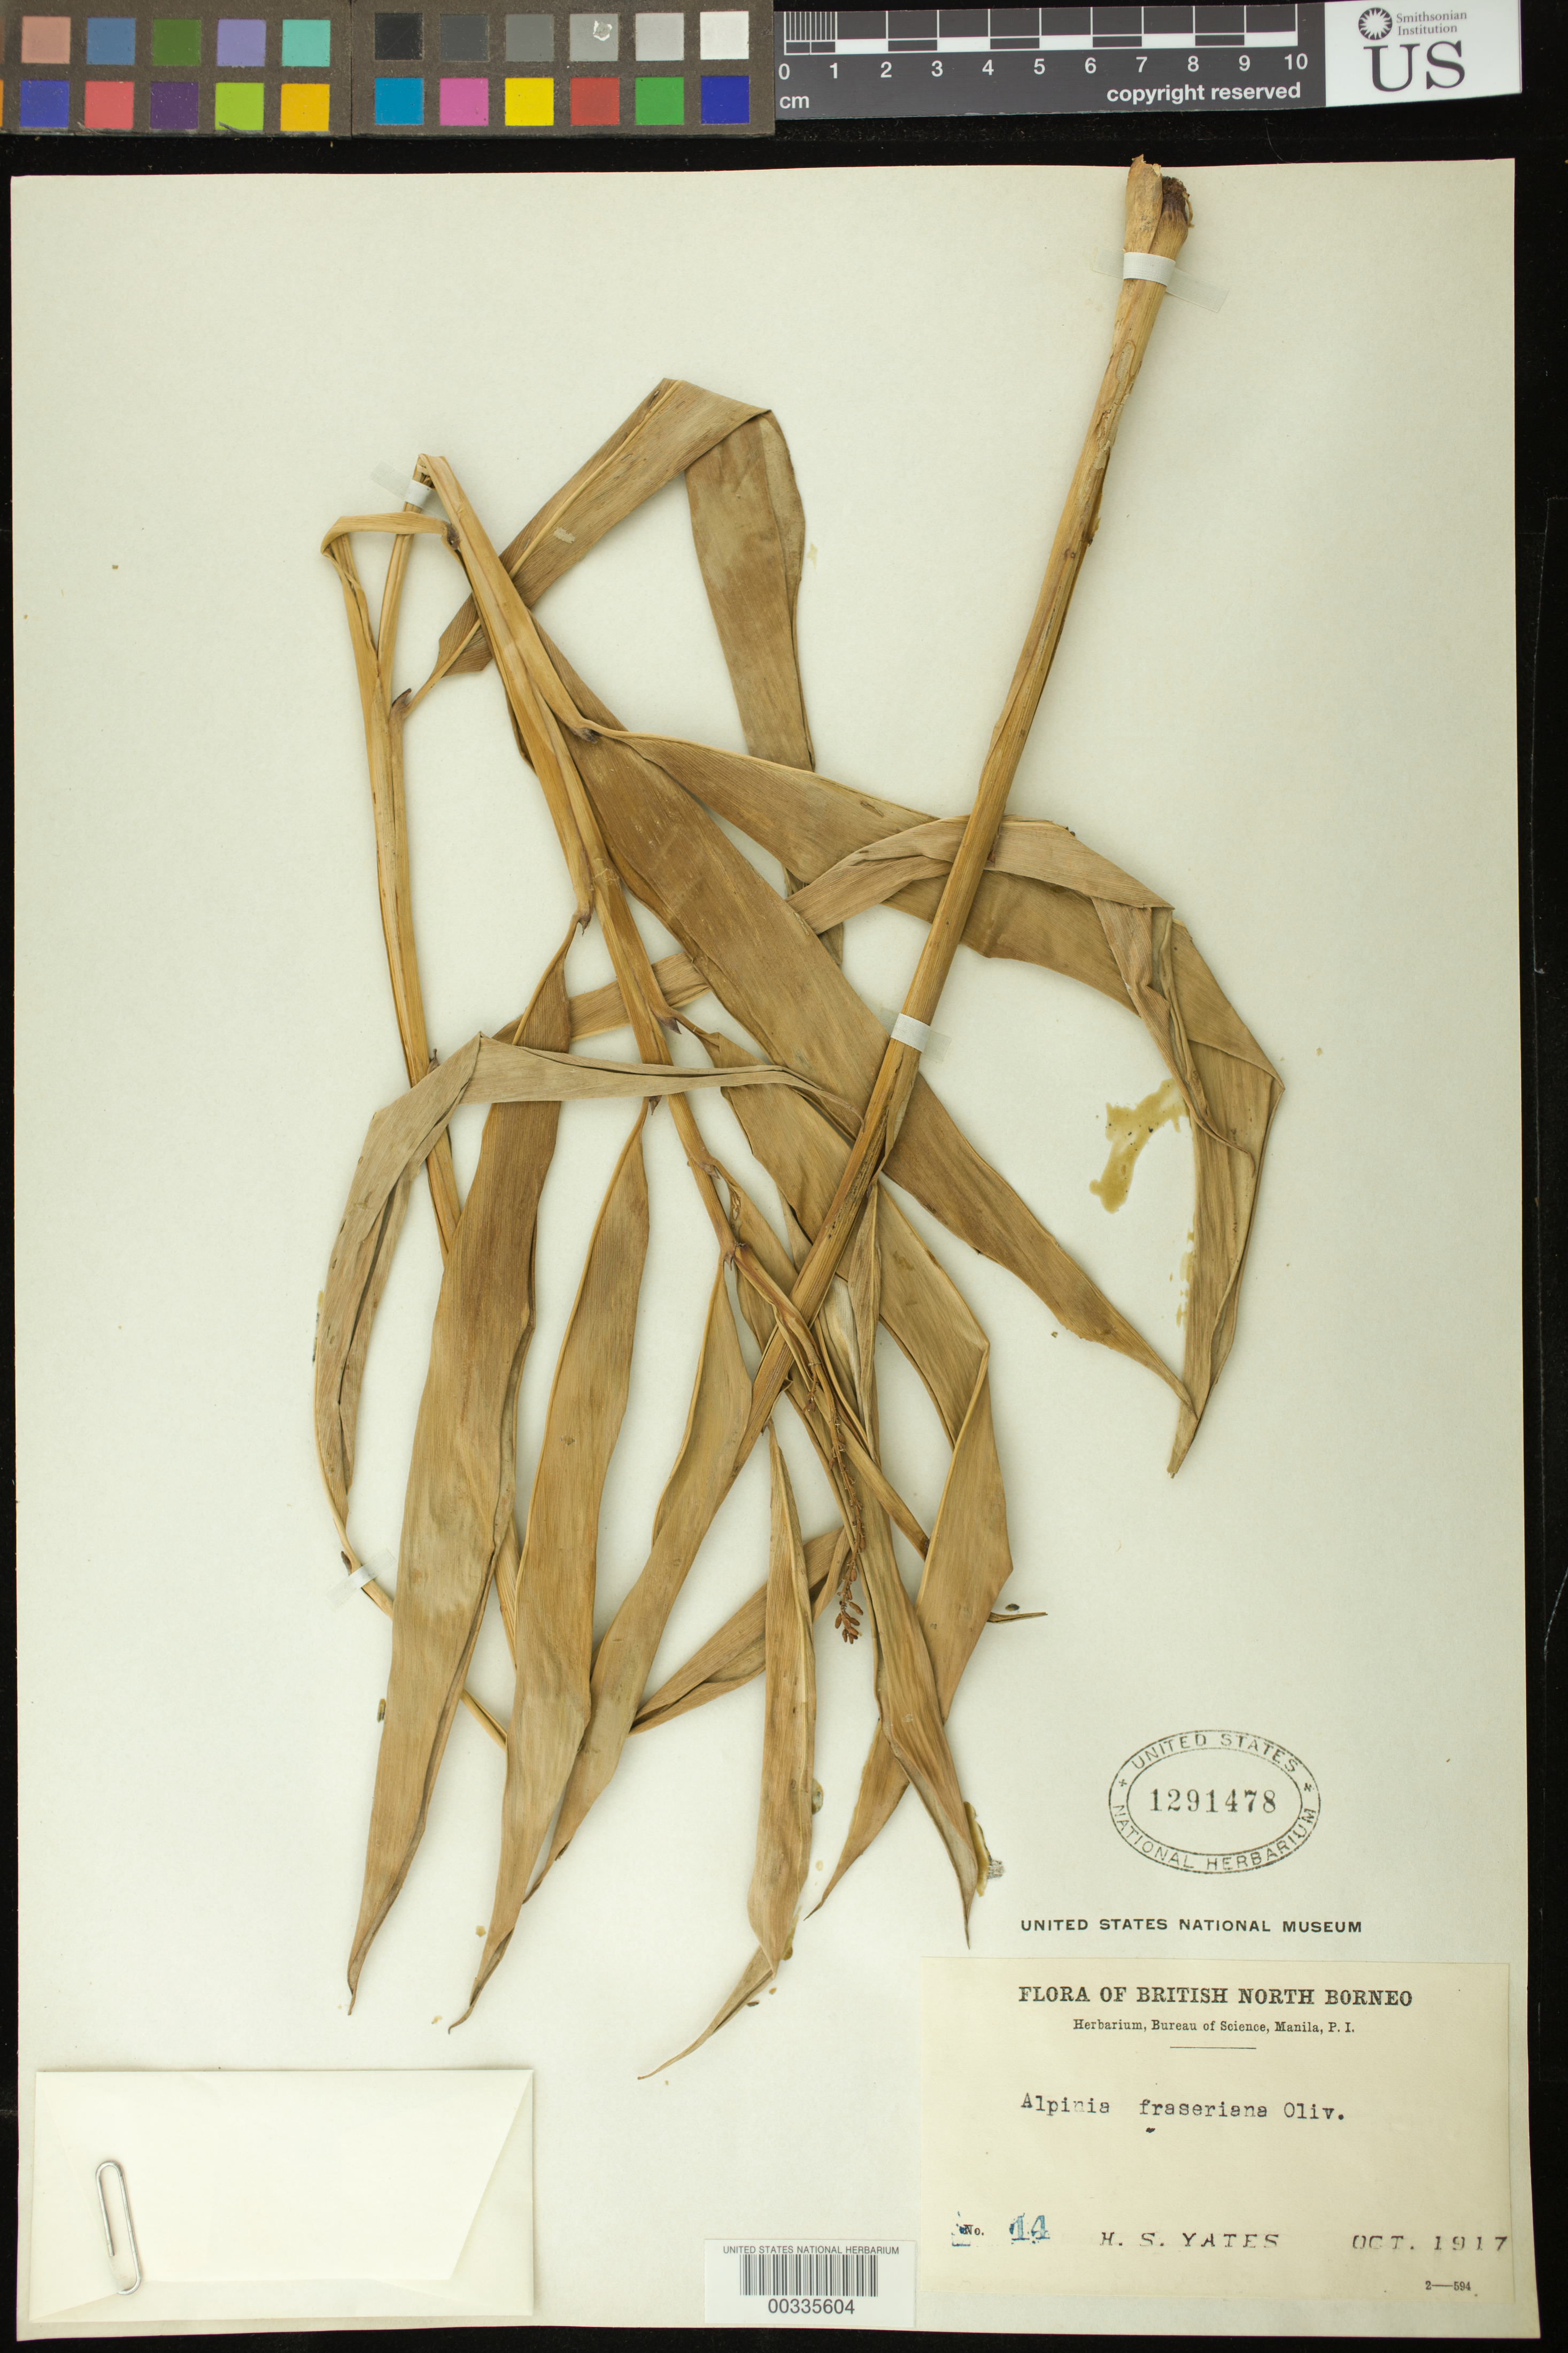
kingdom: Plantae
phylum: Tracheophyta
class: Liliopsida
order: Zingiberales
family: Zingiberaceae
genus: Alpinia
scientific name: Alpinia fraseriana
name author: Oliv.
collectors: H. S. Yates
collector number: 14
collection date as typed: Oct 1917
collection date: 1917-10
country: Malaysia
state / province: Sabah / Sarawak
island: Borneo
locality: Flora of british north borneo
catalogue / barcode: US 1291478